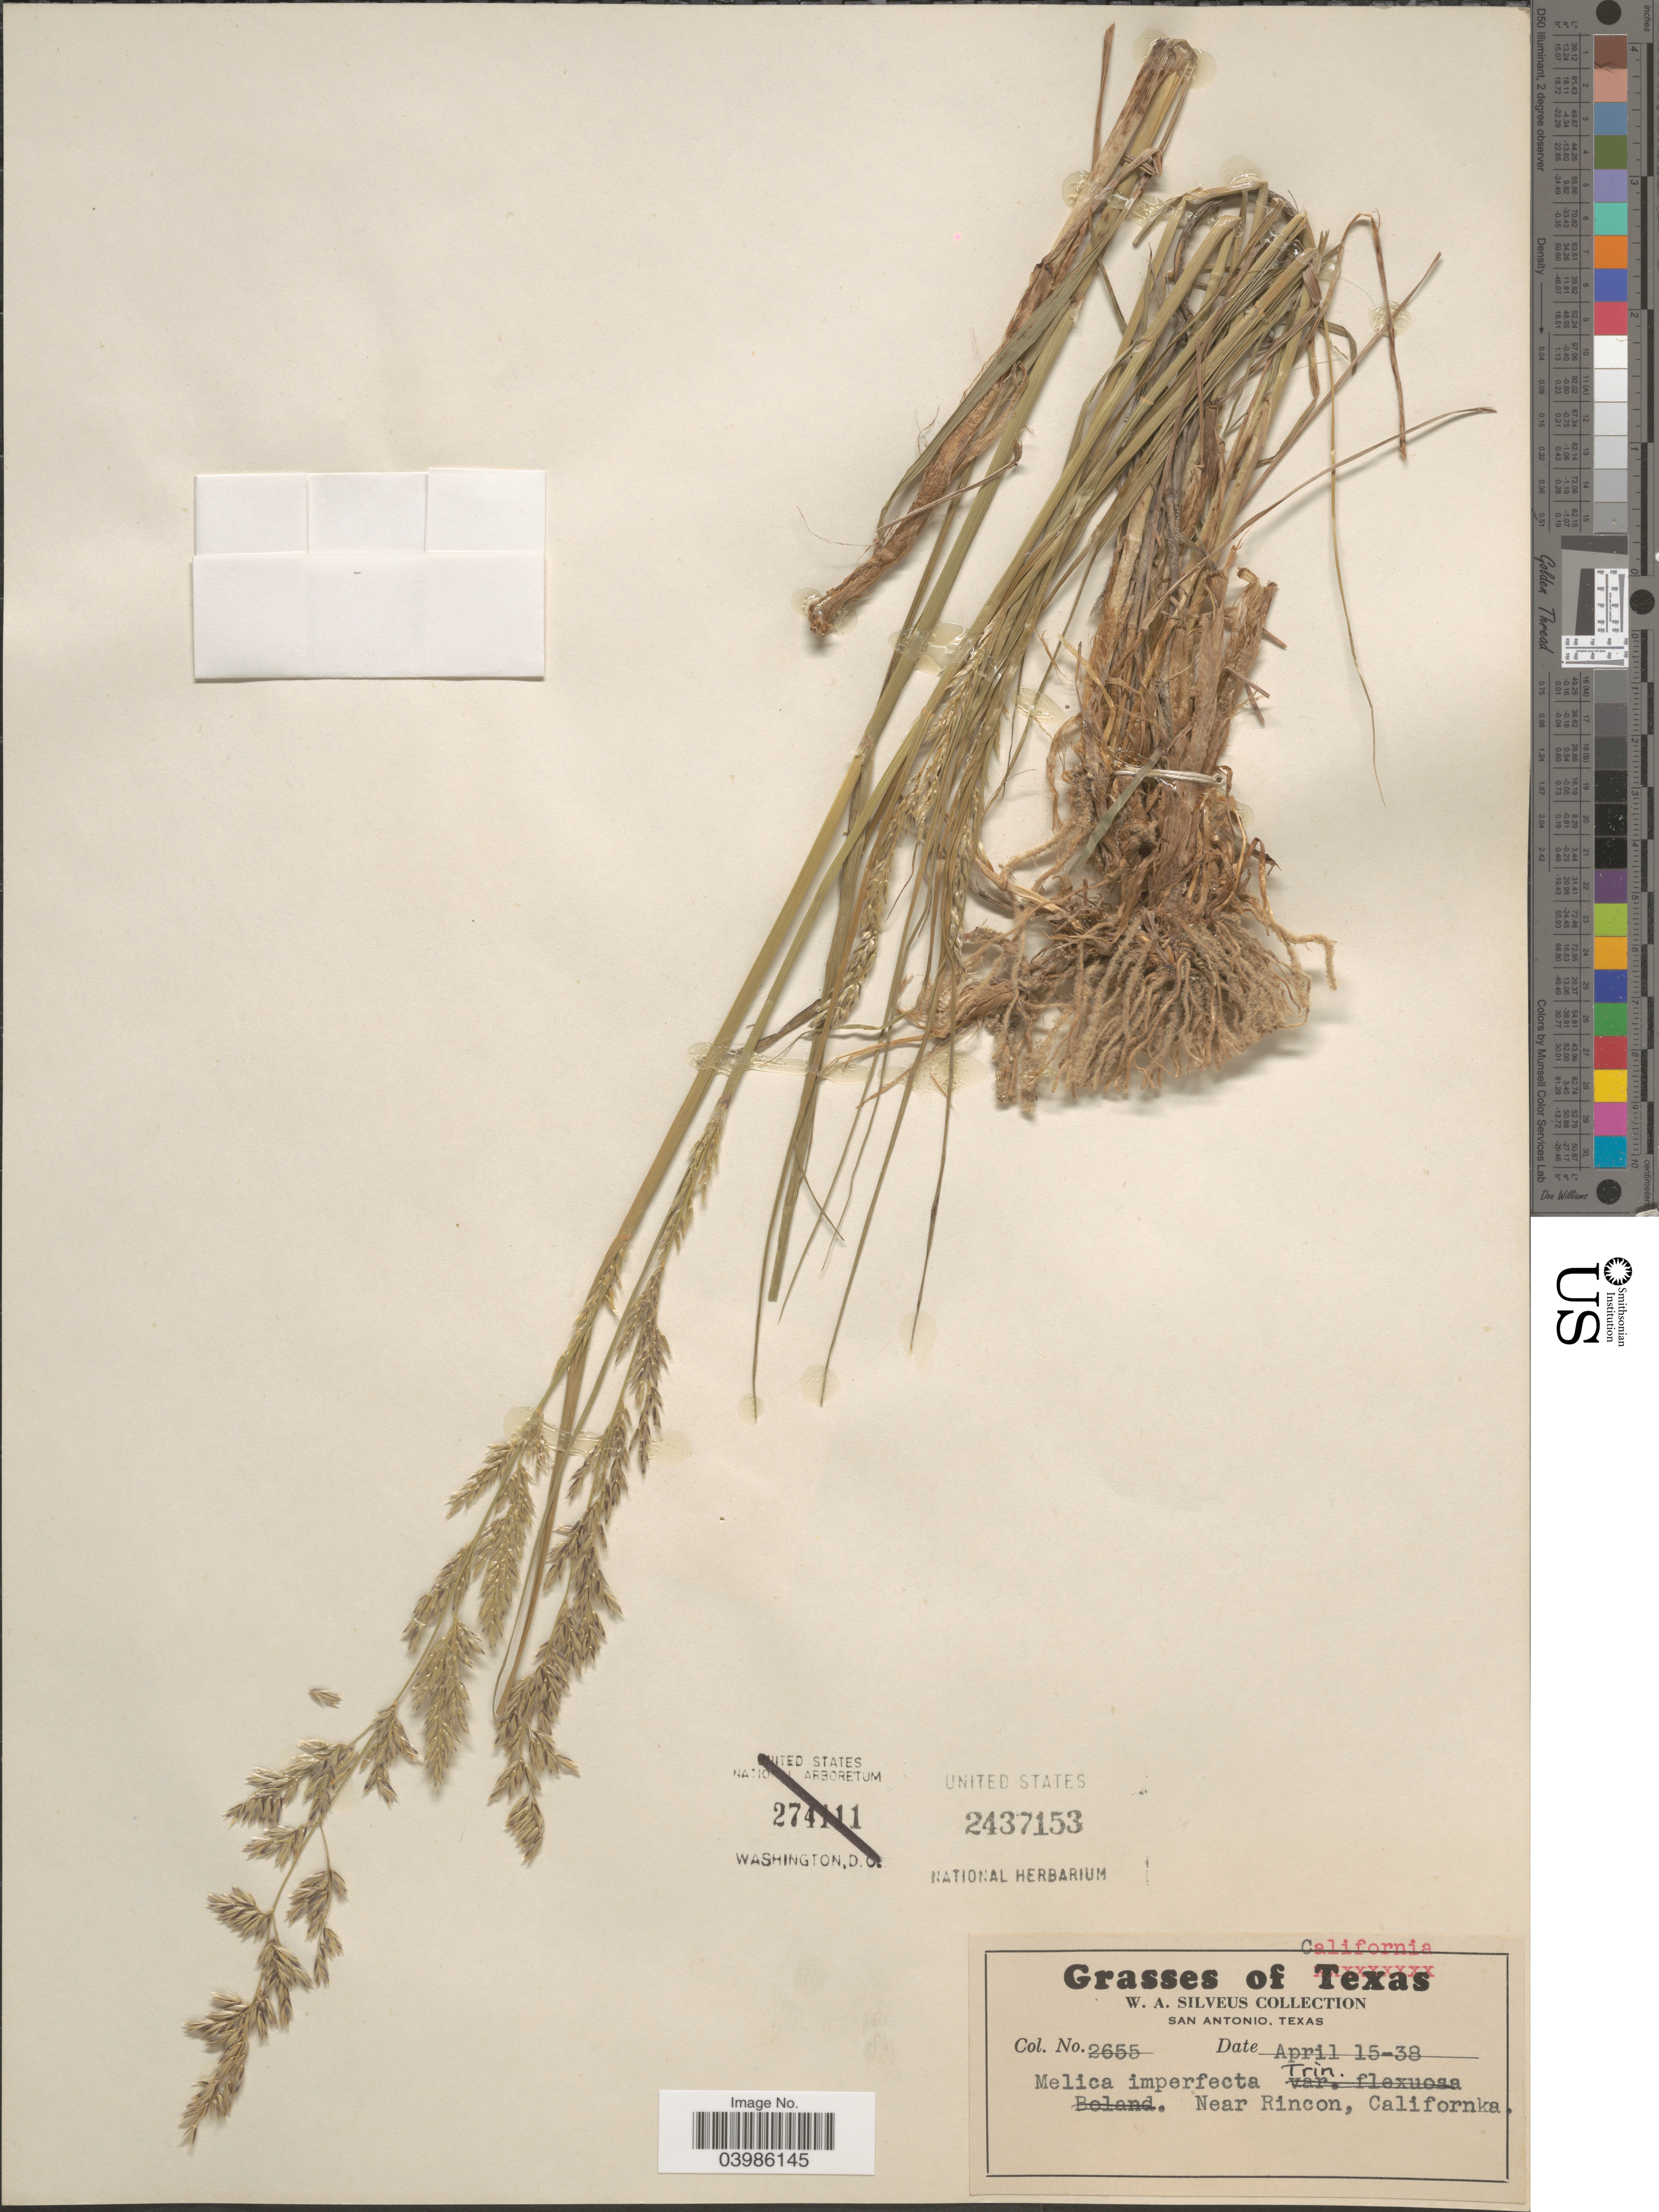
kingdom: Plantae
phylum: Tracheophyta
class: Liliopsida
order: Poales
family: Poaceae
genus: Melica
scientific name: Melica imperfecta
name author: Trin.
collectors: W. Silveus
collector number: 2655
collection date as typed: Transcribed d/m/y: 15/4/38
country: United States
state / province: California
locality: Near Rincon.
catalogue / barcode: US 2437153